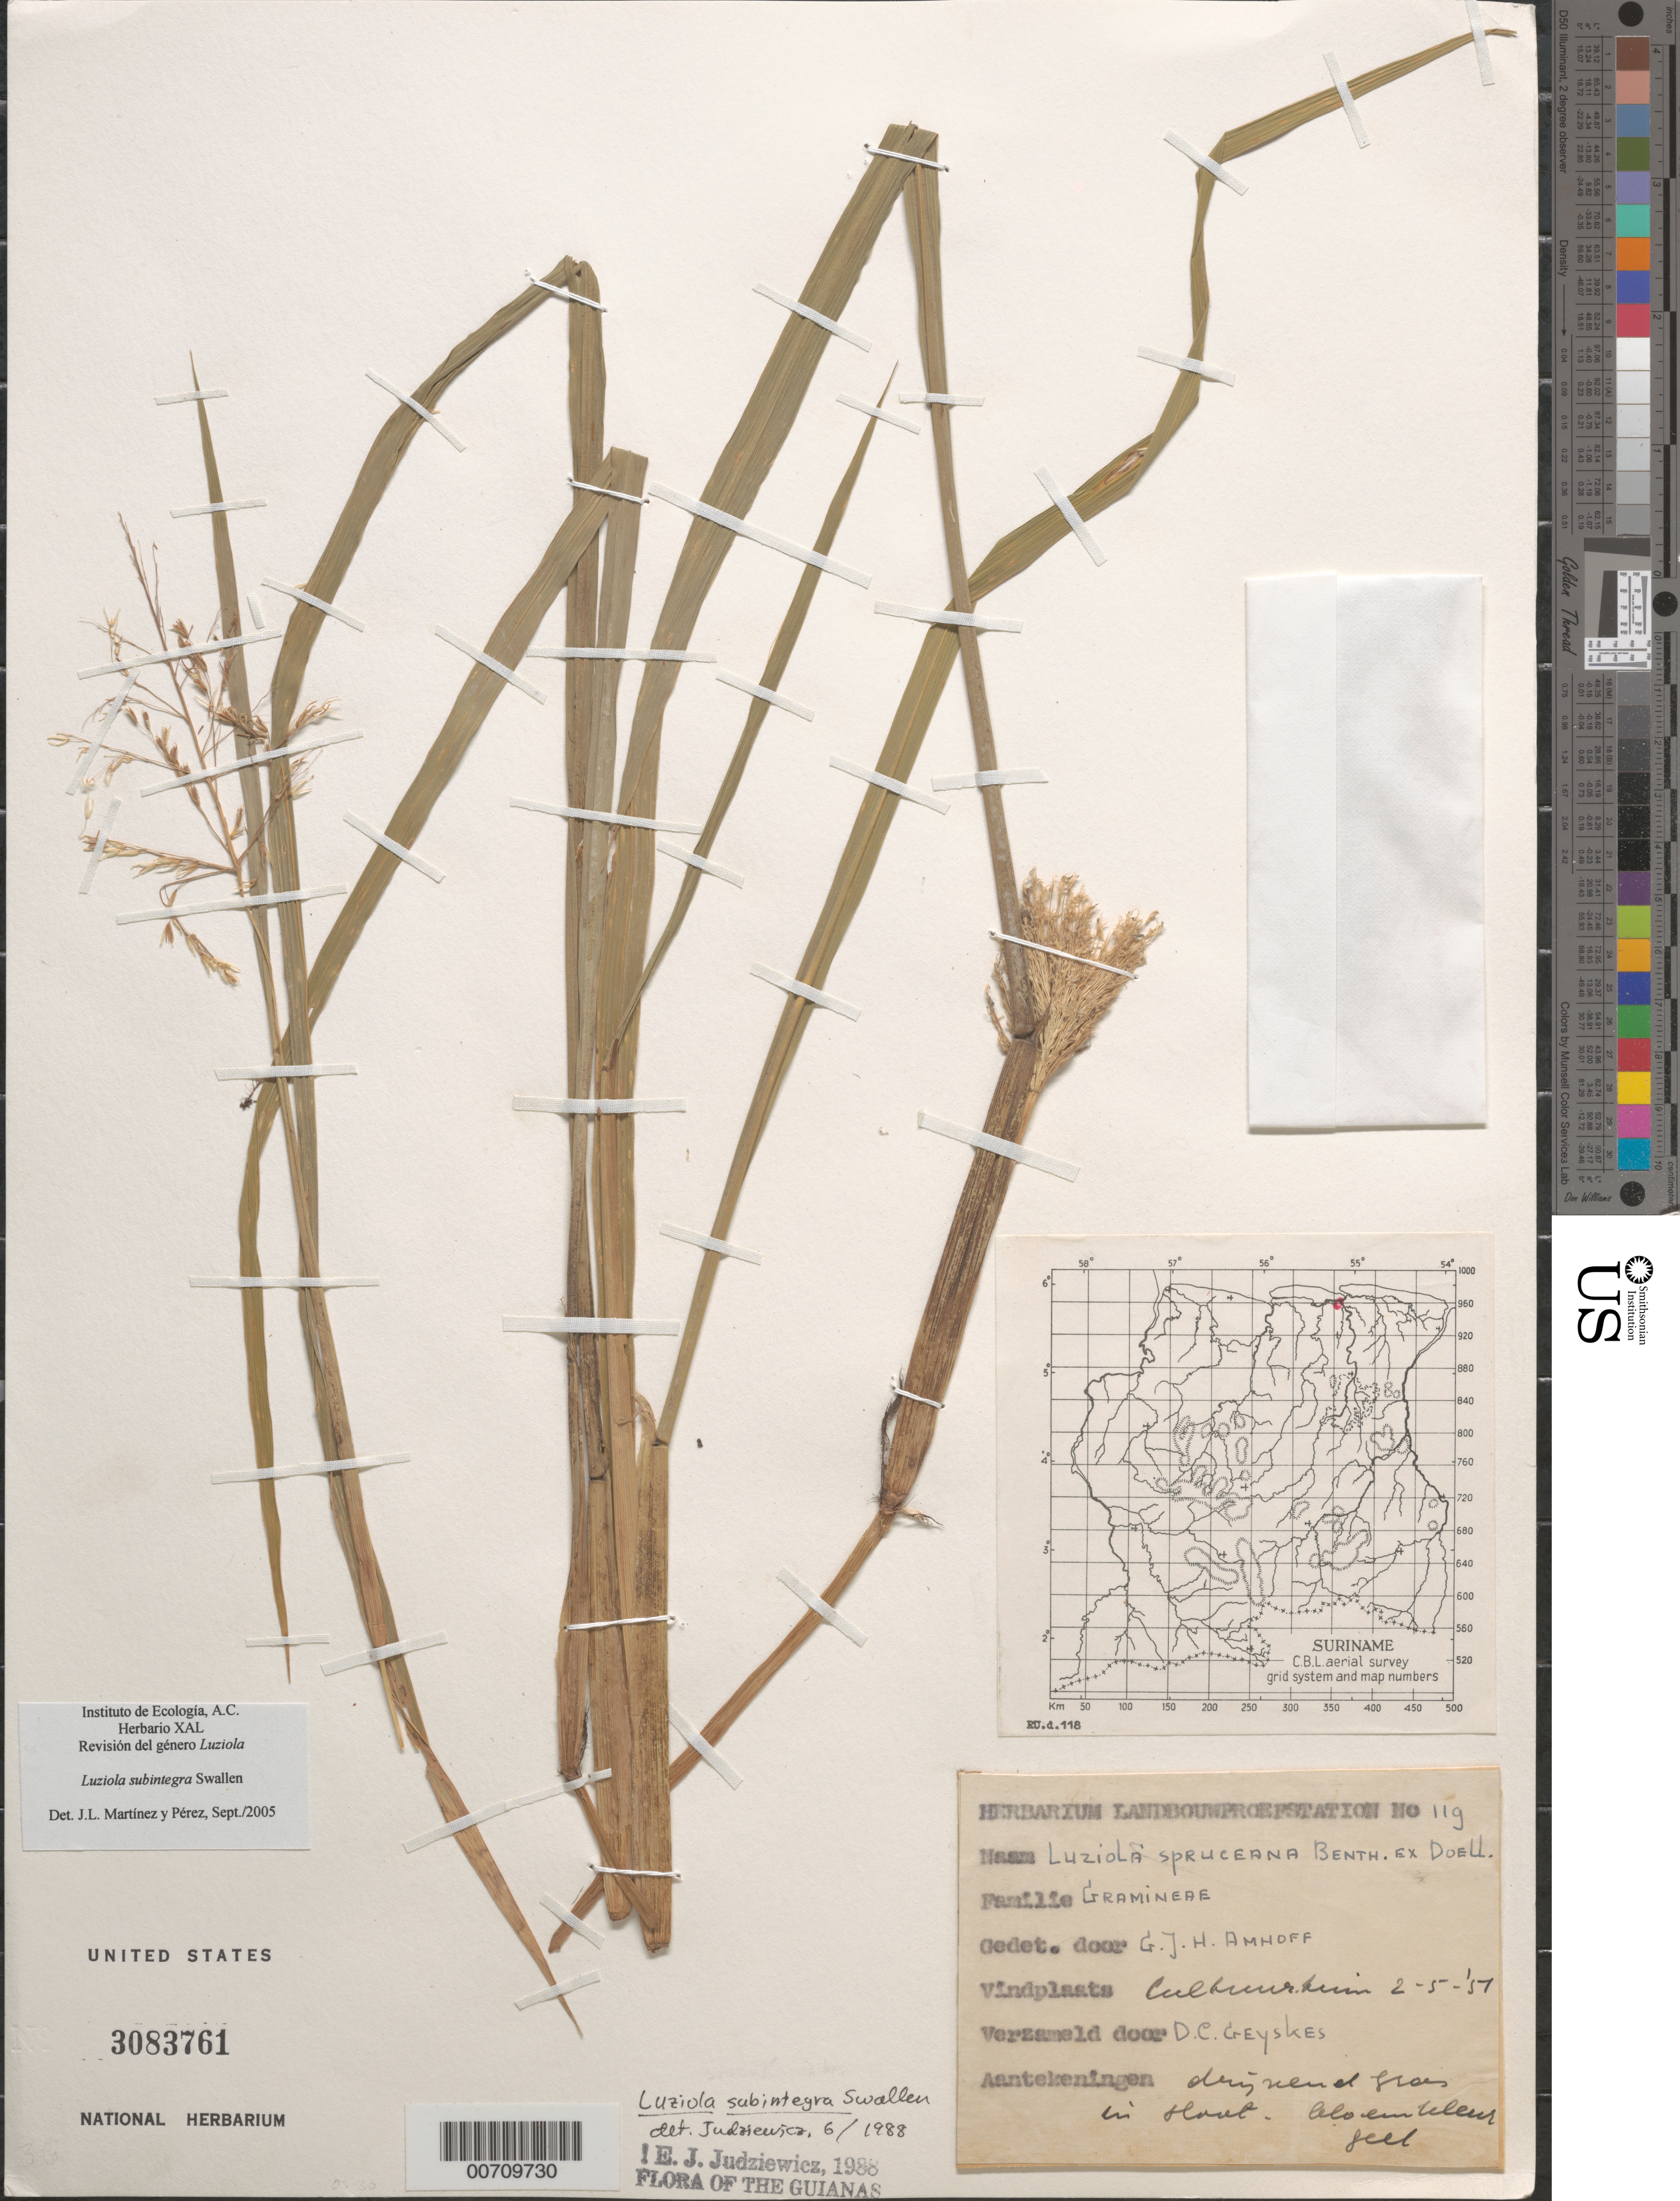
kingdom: Plantae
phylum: Tracheophyta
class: Liliopsida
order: Poales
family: Poaceae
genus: Luziola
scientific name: Luziola subintegra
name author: Swallen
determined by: Judziewicz, E. J.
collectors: D. Geijskes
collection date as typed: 2-May-51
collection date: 1951-05-02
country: Suriname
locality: Paramaribo, Cultuurtuin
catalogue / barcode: US 3083761